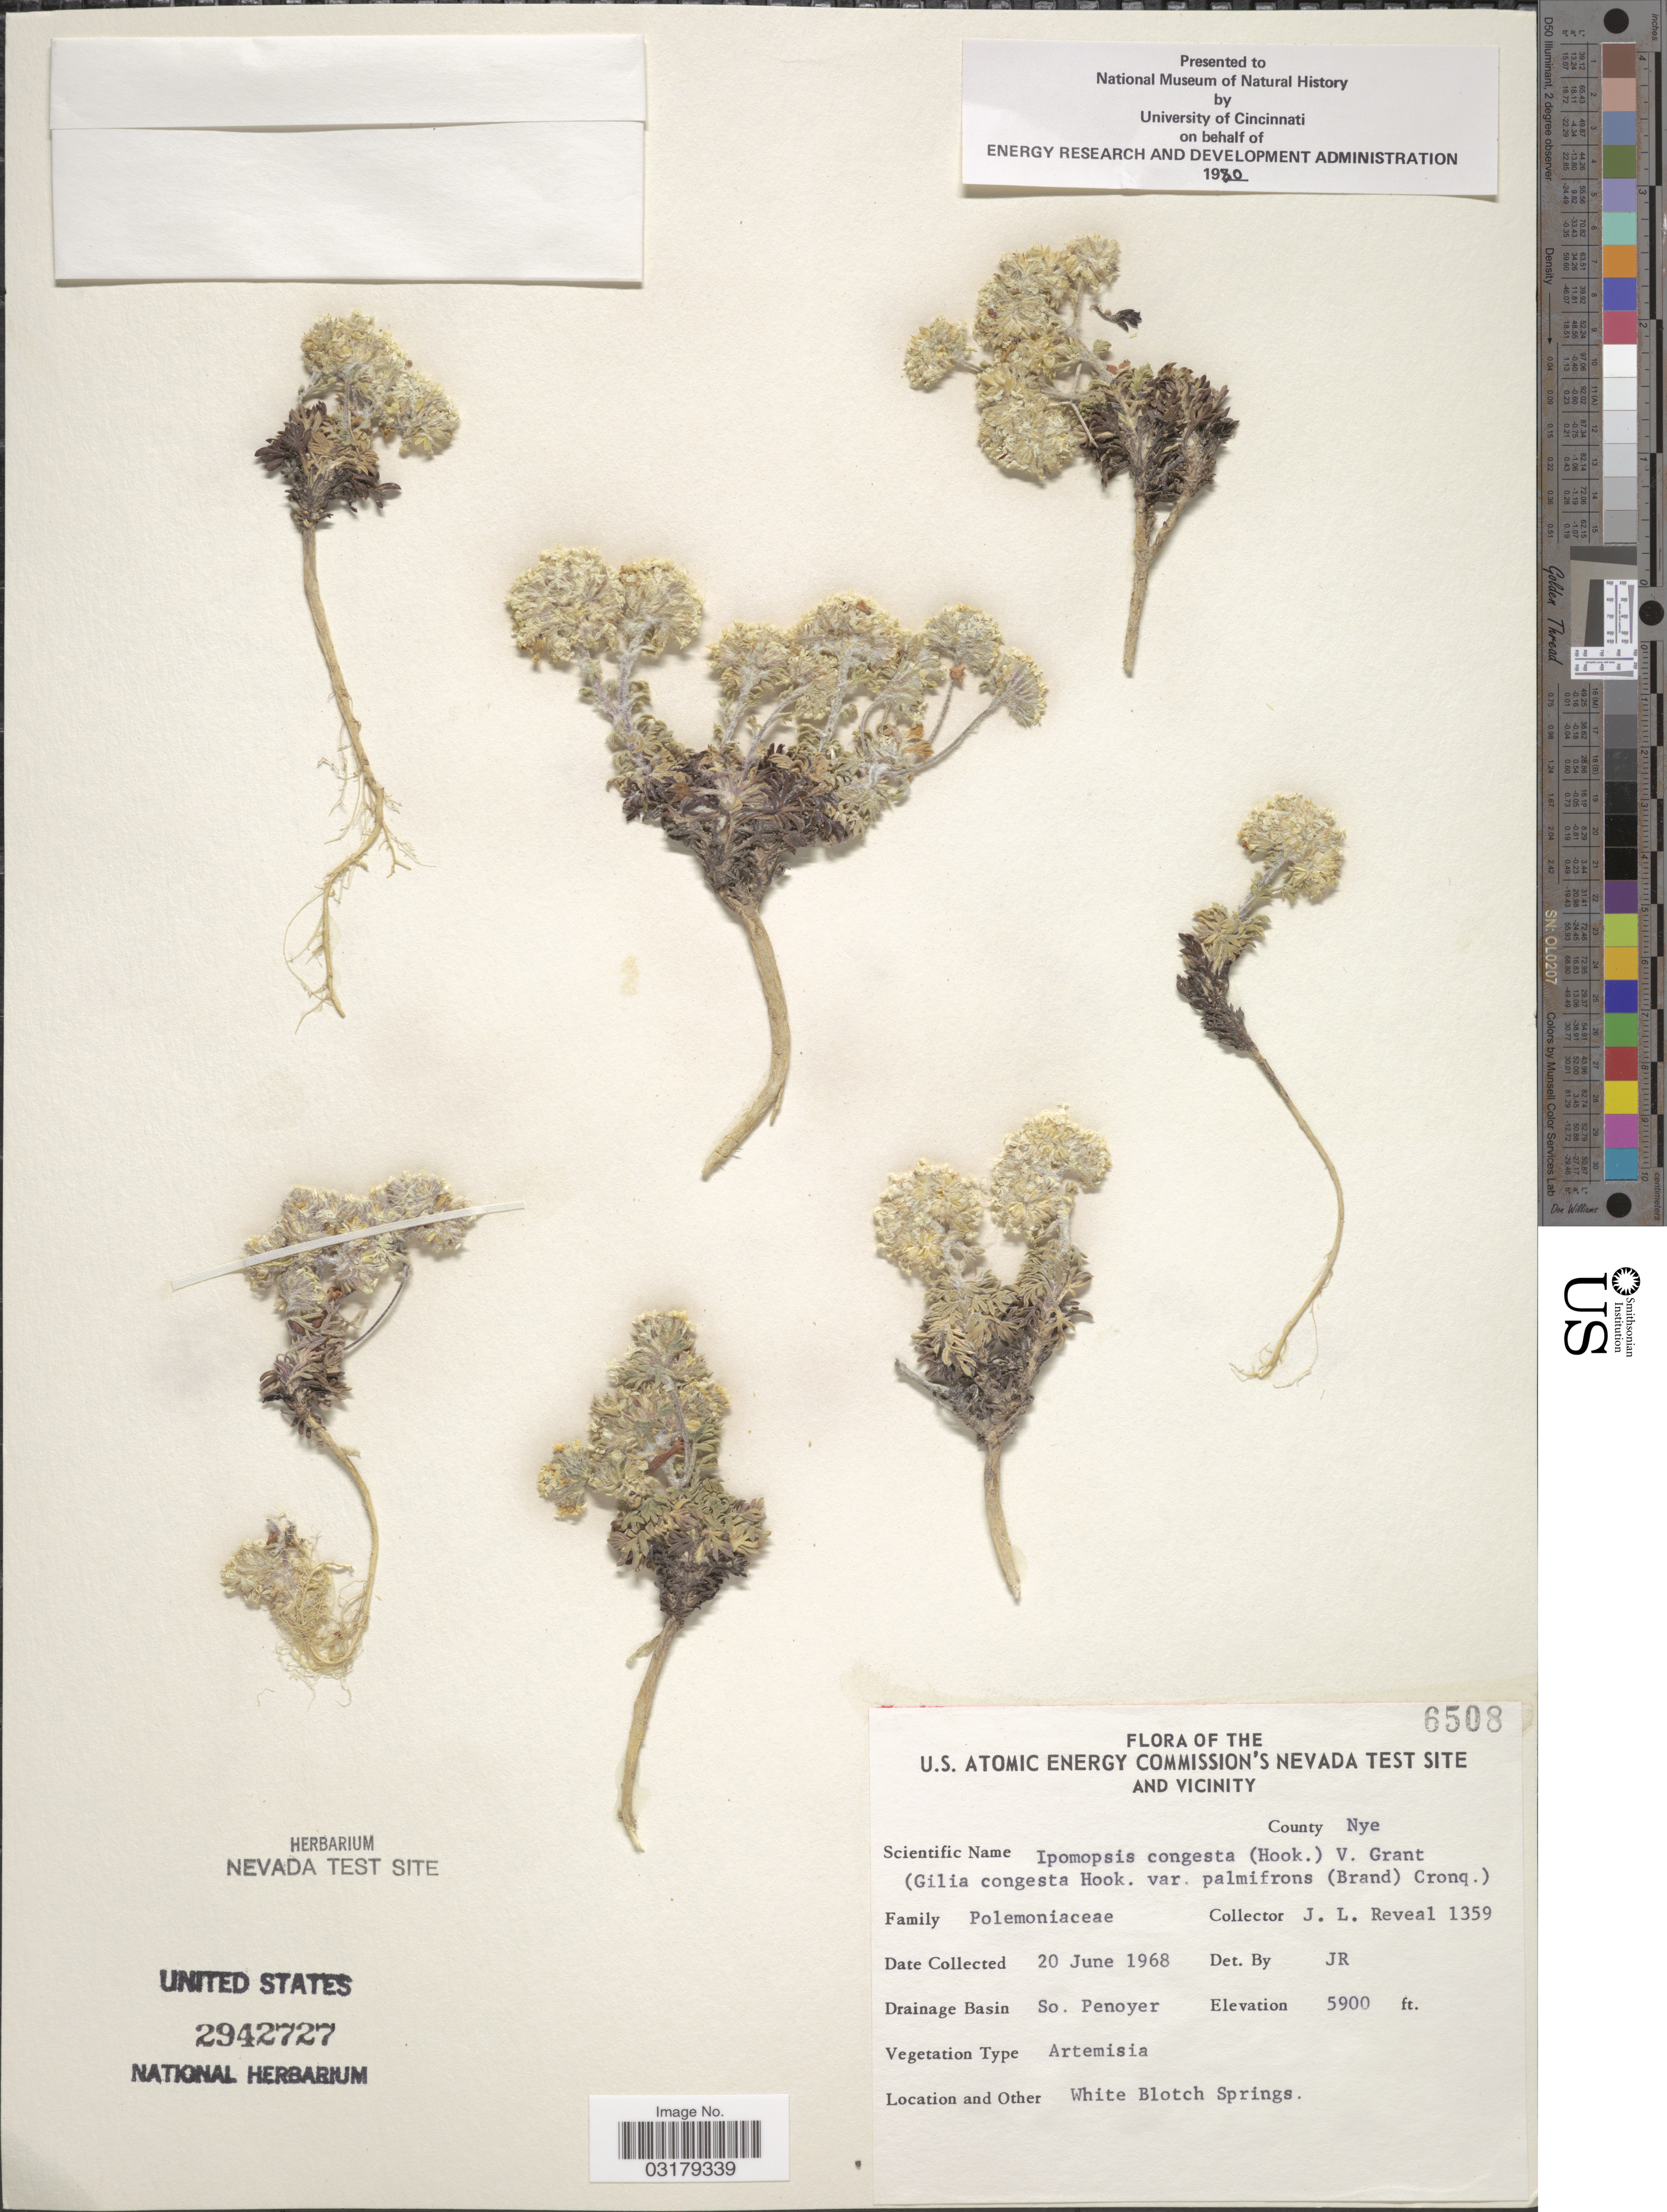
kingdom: Plantae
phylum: Tracheophyta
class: Magnoliopsida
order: Ericales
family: Polemoniaceae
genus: Ipomopsis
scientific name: Ipomopsis congesta var. palmifrons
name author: Brand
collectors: J. L. Reveal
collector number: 1359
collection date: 1968-06-20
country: United States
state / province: Nevada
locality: The U.S. Atomic Energy Commission's Nevada test site and vicinity. County Nye. Drainage Basin So. Penoyer. White Blotch Springs.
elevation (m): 1798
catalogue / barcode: US 2942727